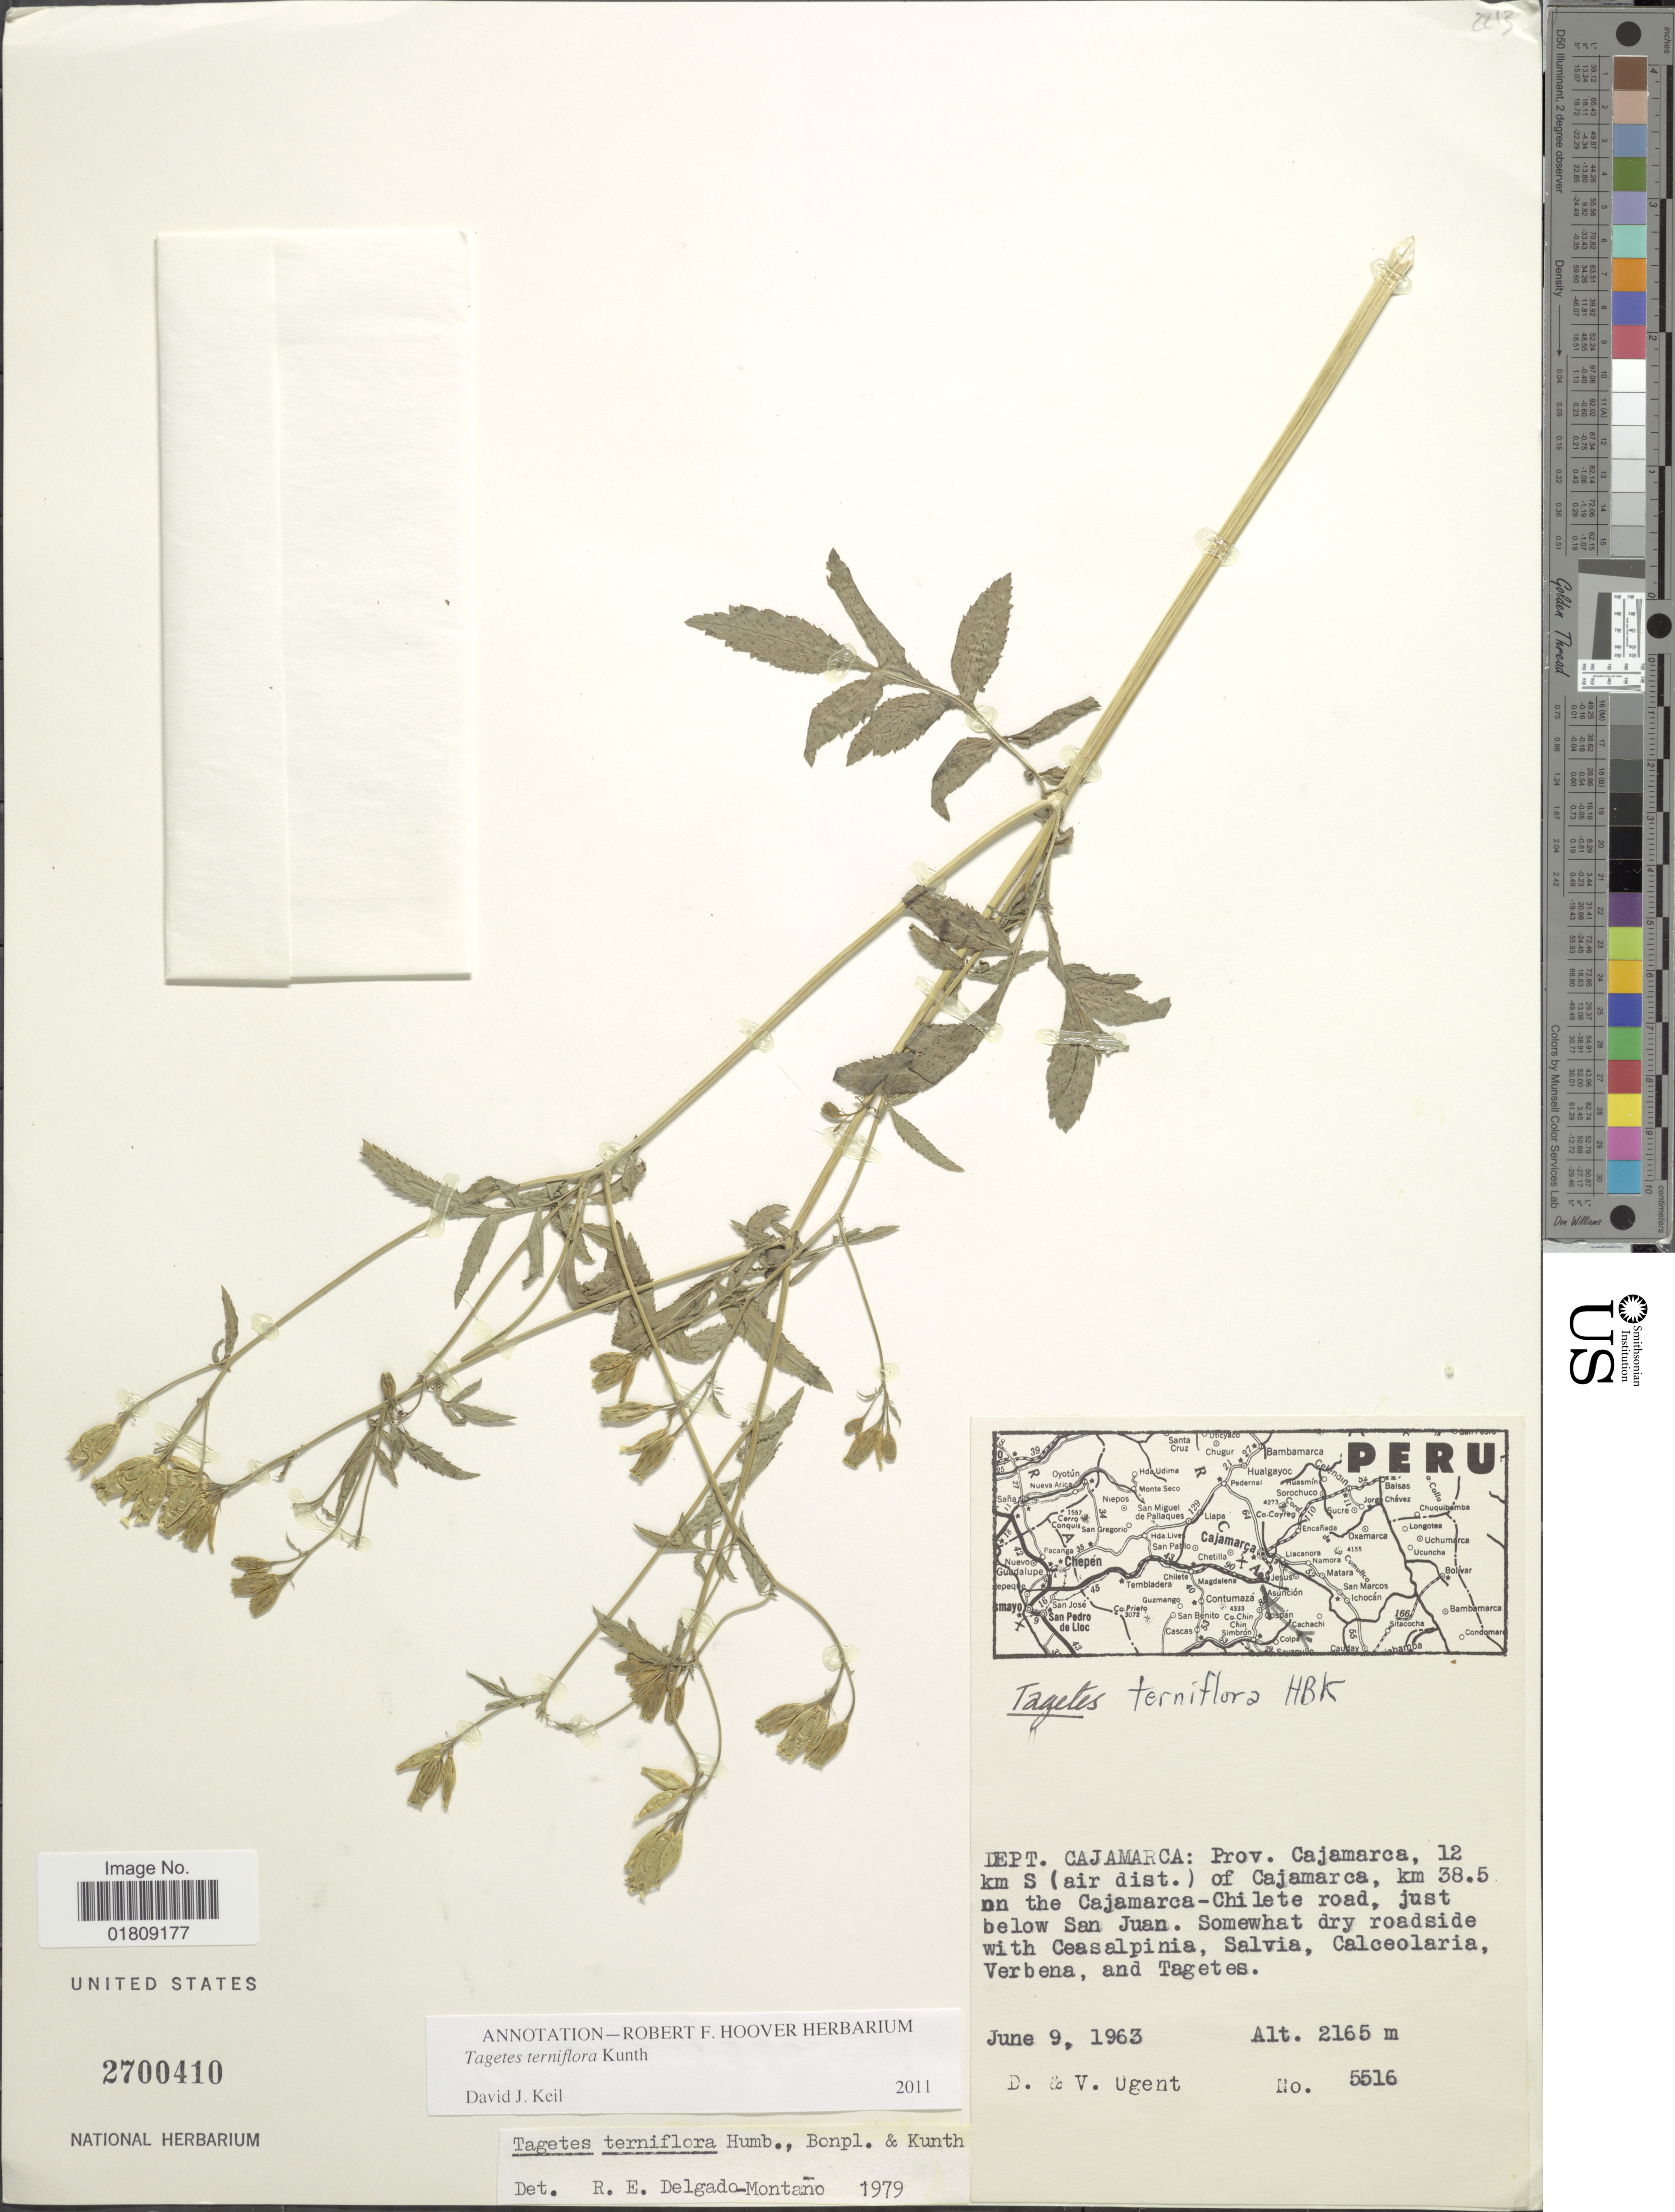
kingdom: Plantae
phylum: Tracheophyta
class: Magnoliopsida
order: Asterales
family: Asteraceae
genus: Tagetes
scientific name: Tagetes terniflora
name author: Kunth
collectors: D. Ugent & V. Ugent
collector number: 5516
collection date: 1963-06-09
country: Peru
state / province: Cajamarca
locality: Prov. Cajamarca, 12 km S (air dist.) of Cajamarca, km 38.5 on the Cajamarca-Chilete road, just below San Juan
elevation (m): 2165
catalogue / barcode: US 2700410